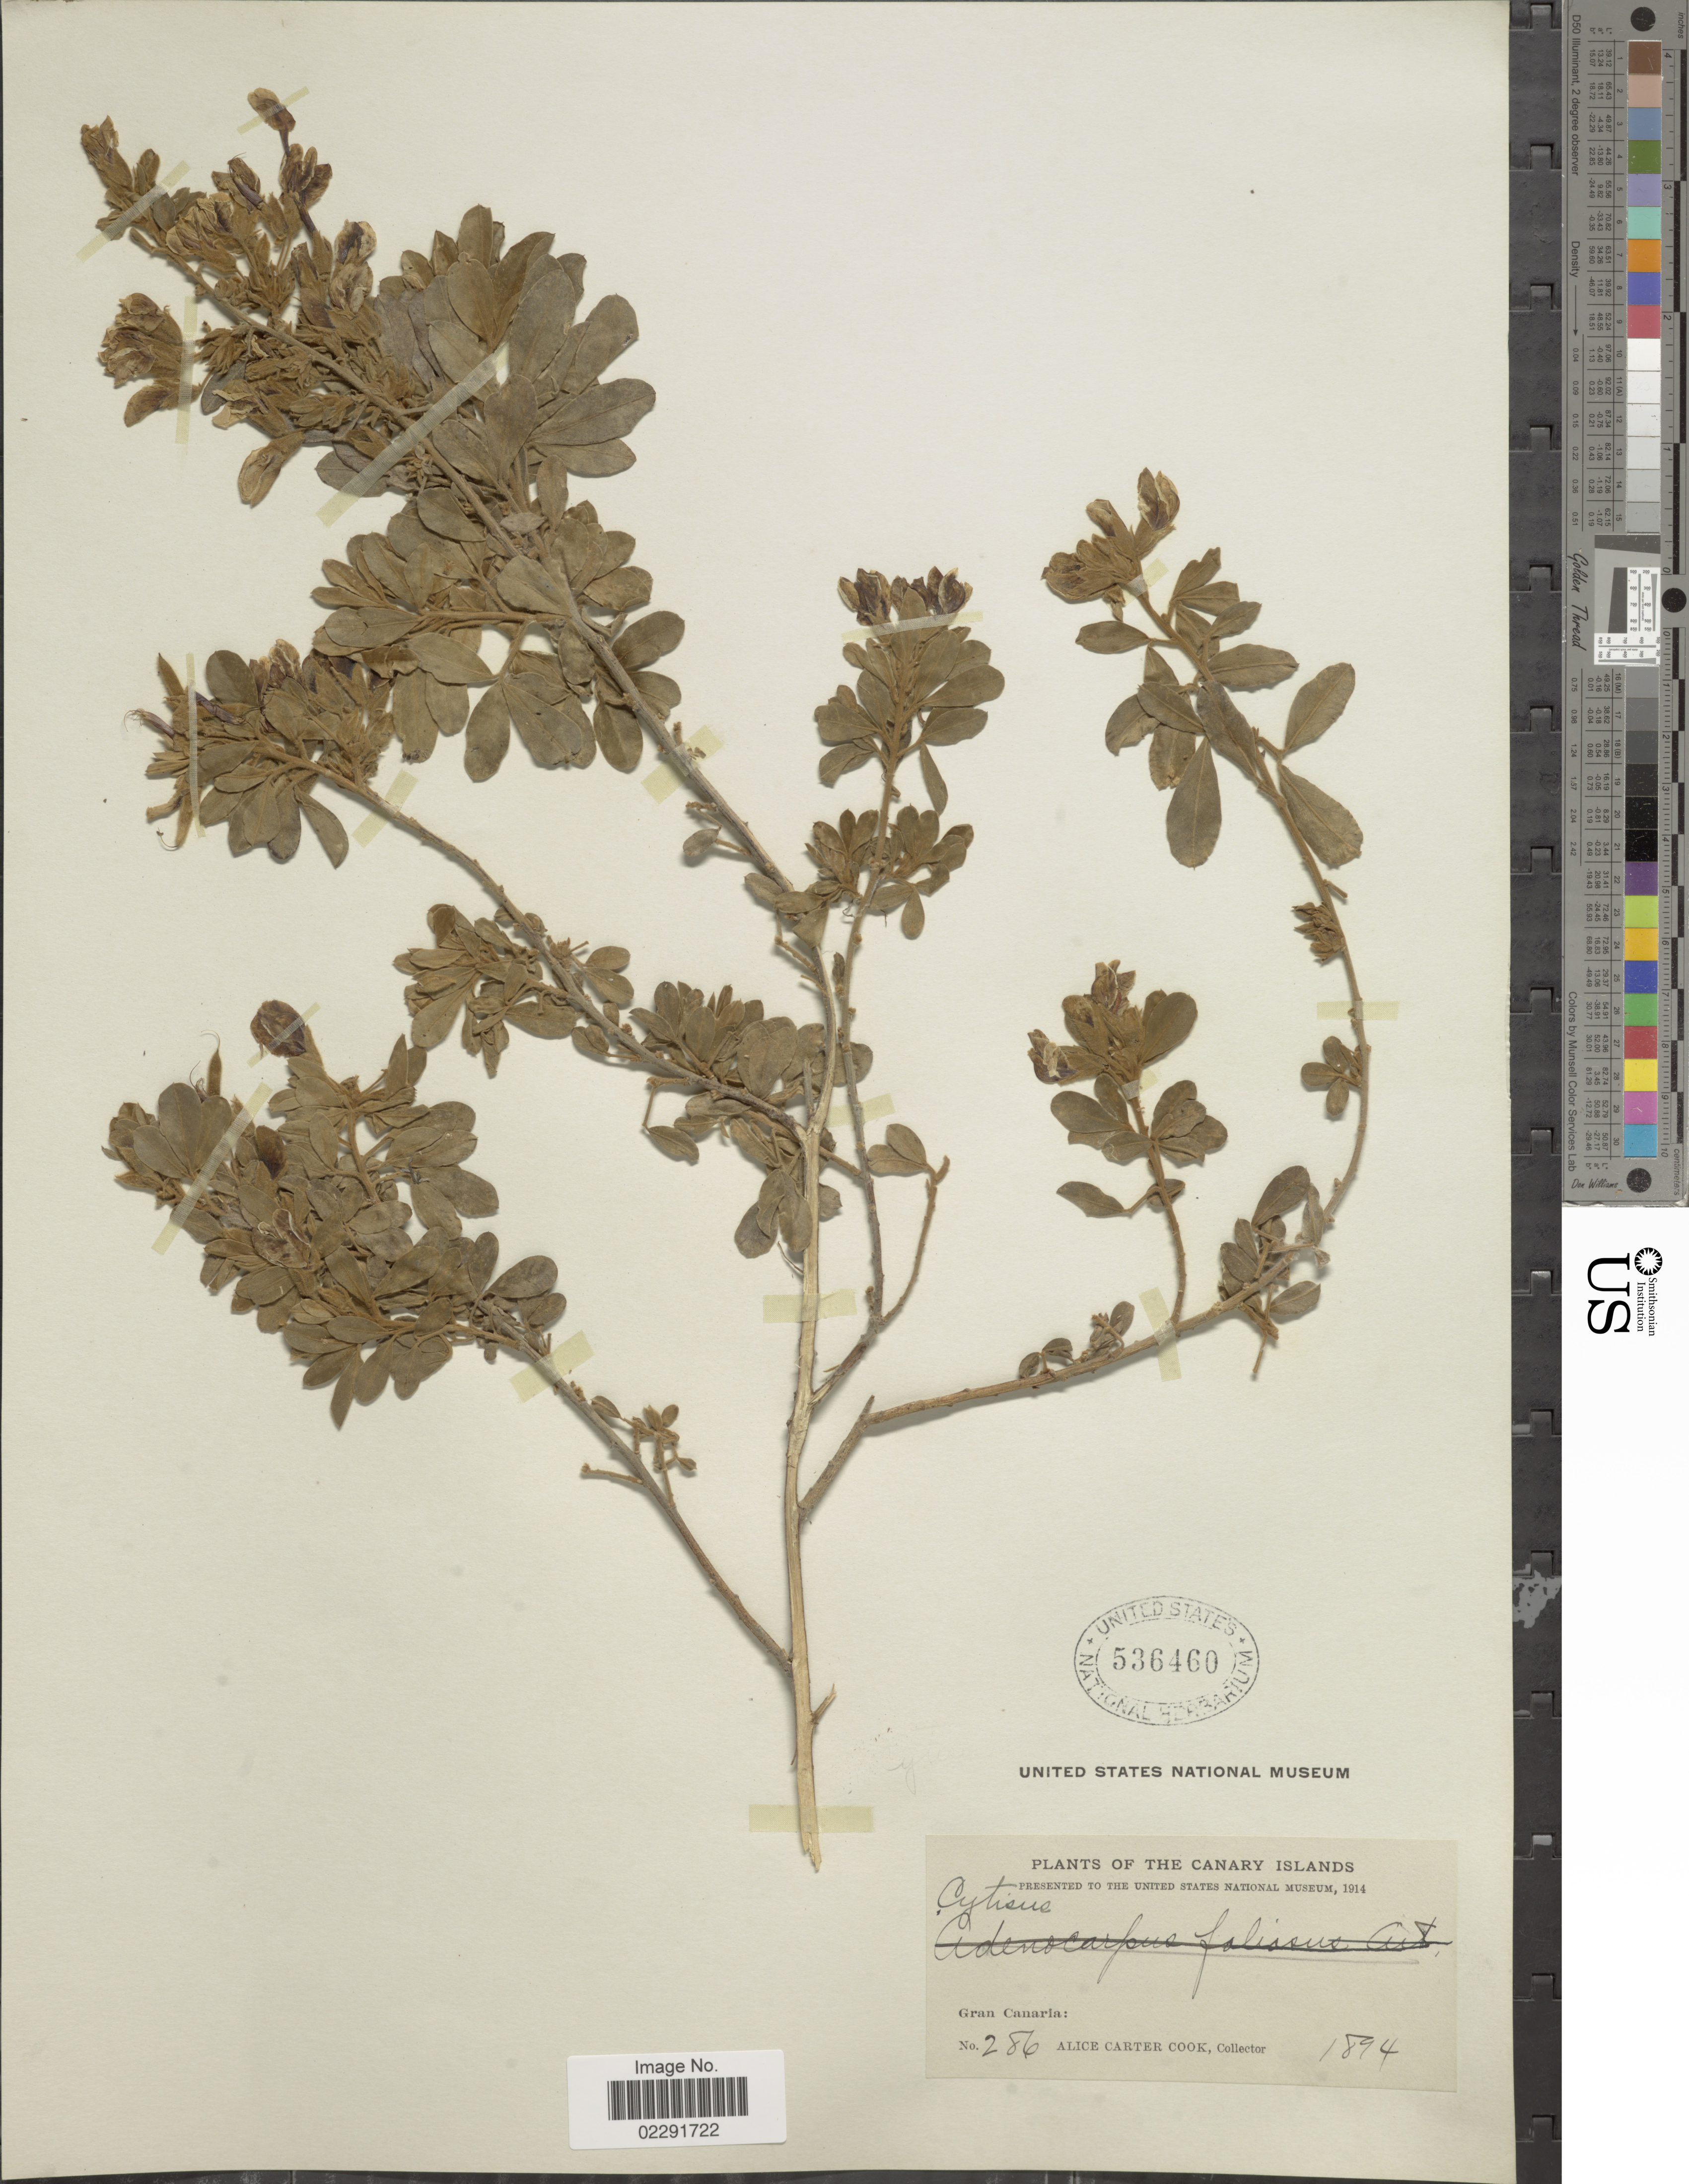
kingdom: Plantae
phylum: Tracheophyta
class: Magnoliopsida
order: Fabales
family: Fabaceae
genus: Cytisus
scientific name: Cytisus sp.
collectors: Alice C. Cook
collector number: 286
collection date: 1894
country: Spain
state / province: Canarias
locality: Gran Canaria, Canary Islands.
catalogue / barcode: US 536460